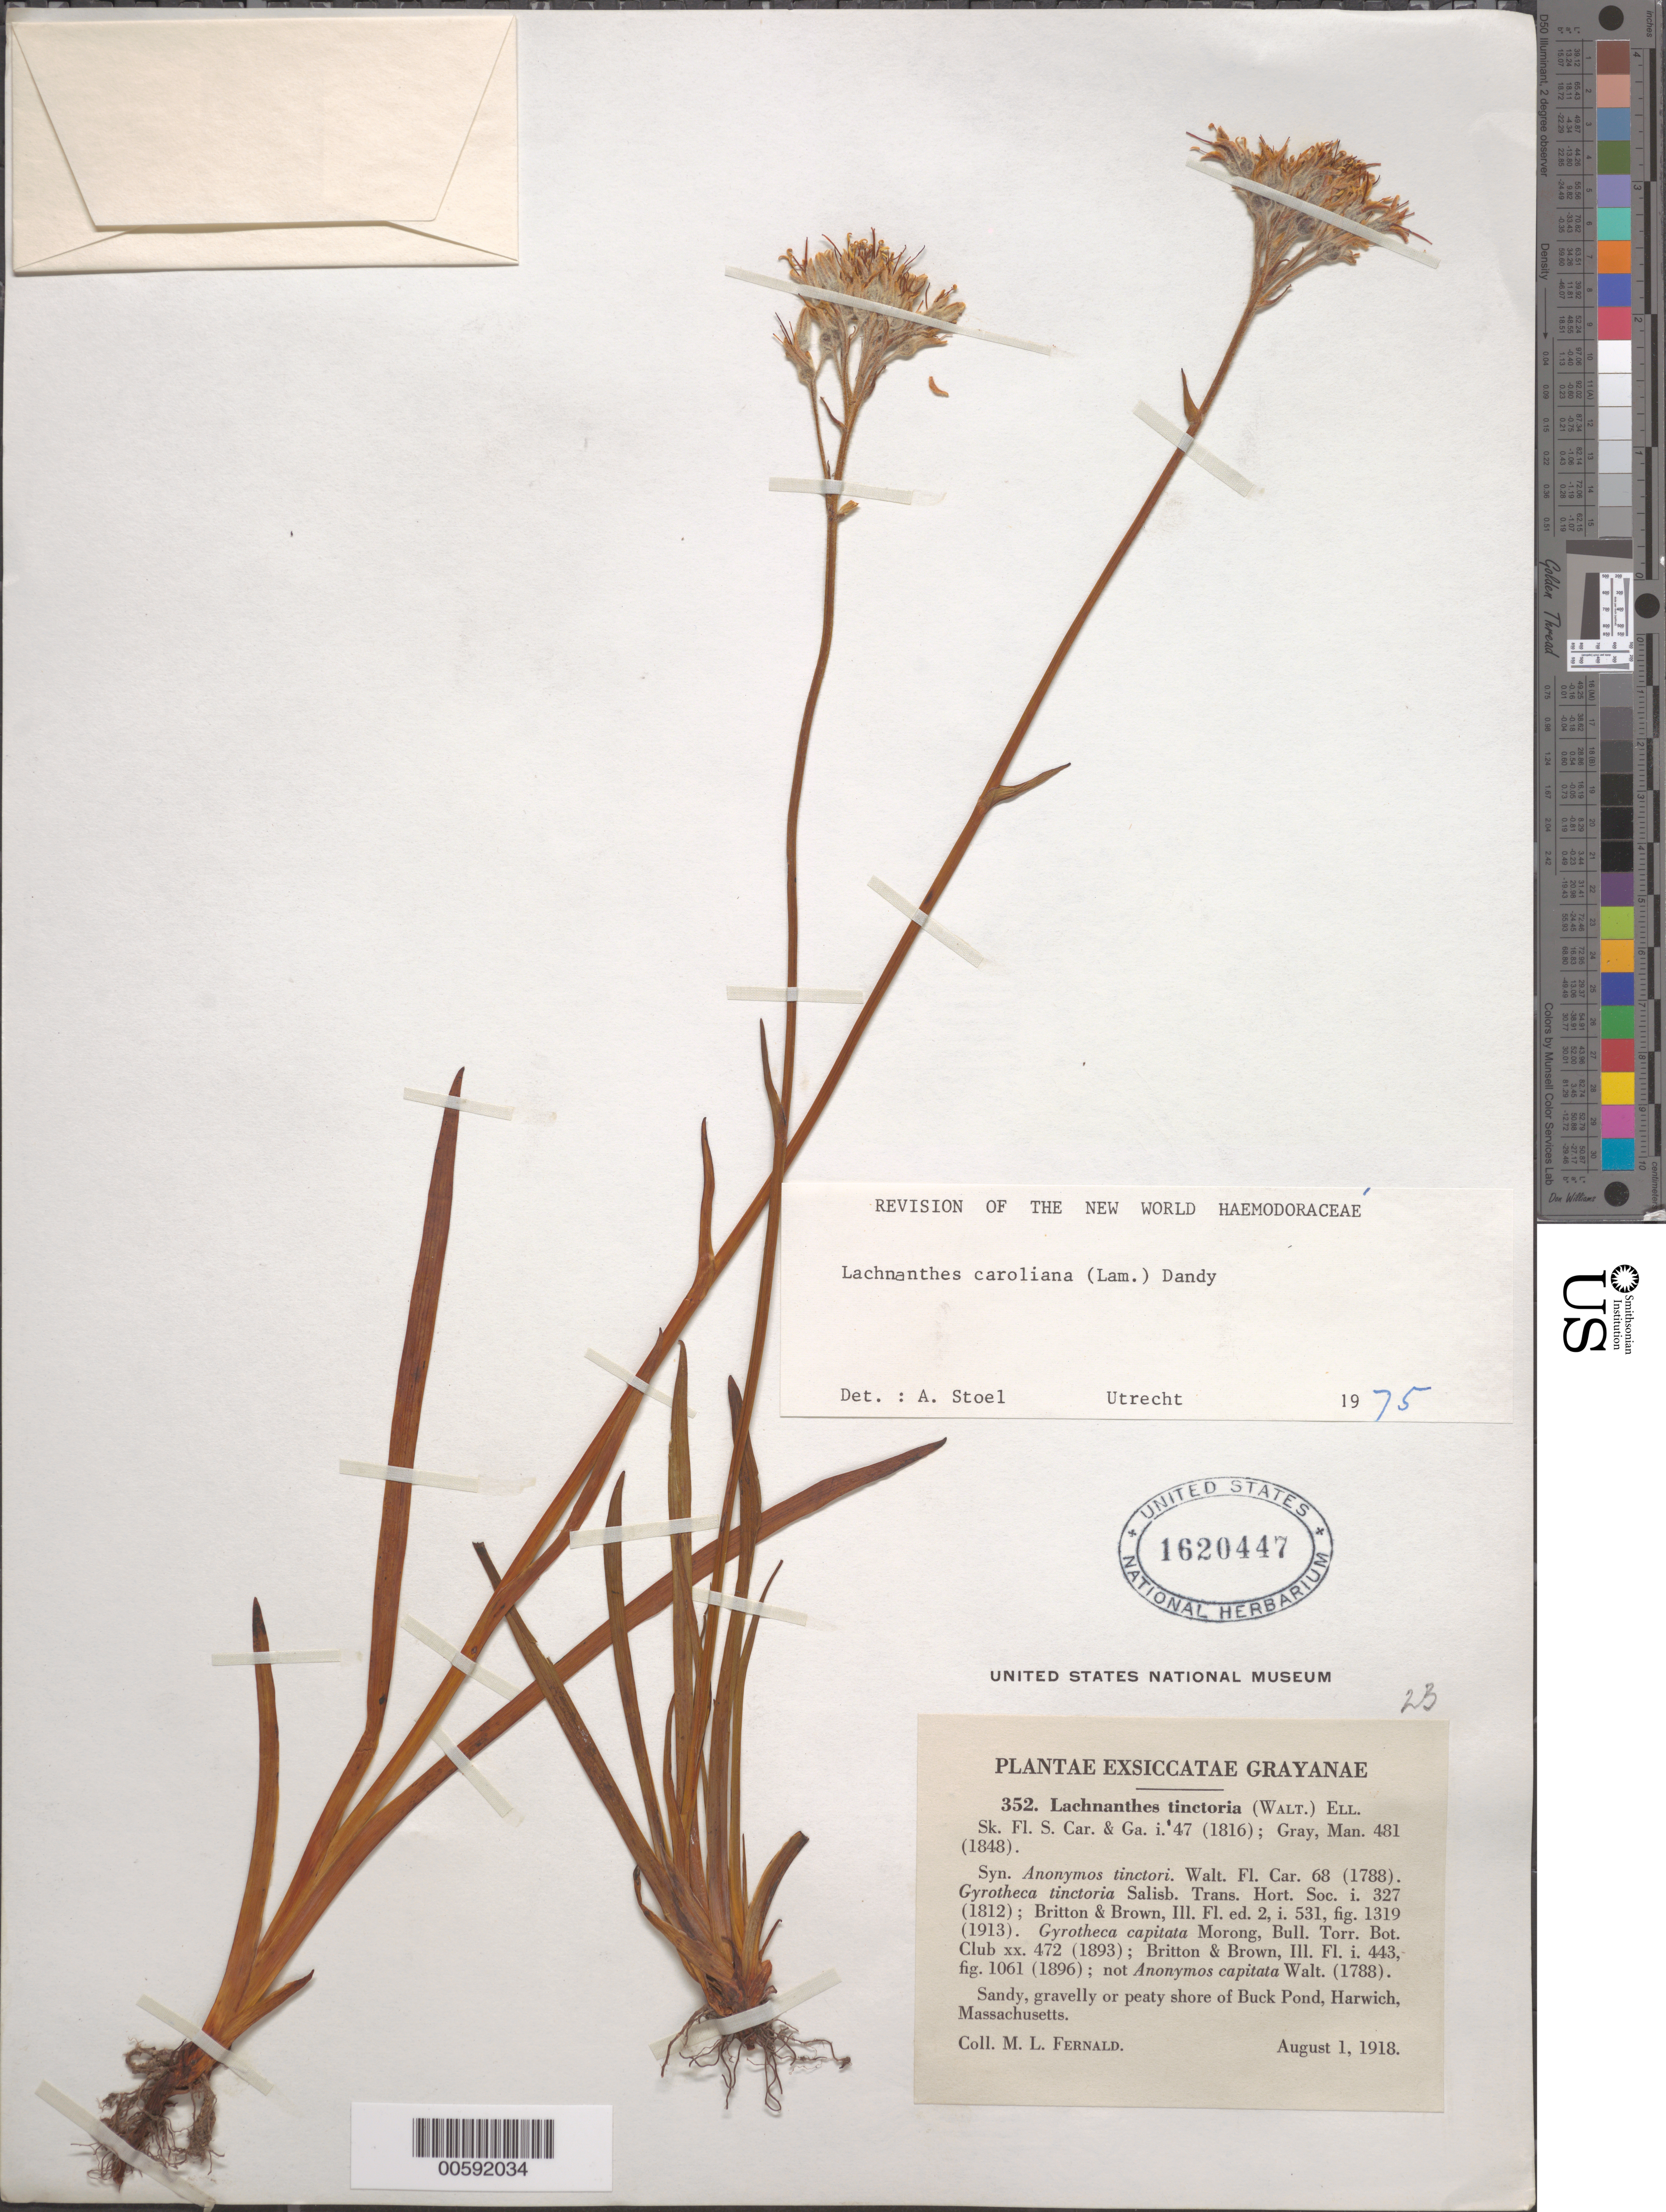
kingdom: Plantae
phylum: Tracheophyta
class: Liliopsida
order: Commelinales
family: Haemodoraceae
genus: Lachnanthes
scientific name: Lachnanthes caroliniana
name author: (Lam.) Dandy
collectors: M. L. Fernald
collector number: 352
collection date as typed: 01 Aug 1918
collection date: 1918-08-01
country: United States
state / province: Massachusetts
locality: Hardwich, Buck Pond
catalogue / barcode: US 1620447